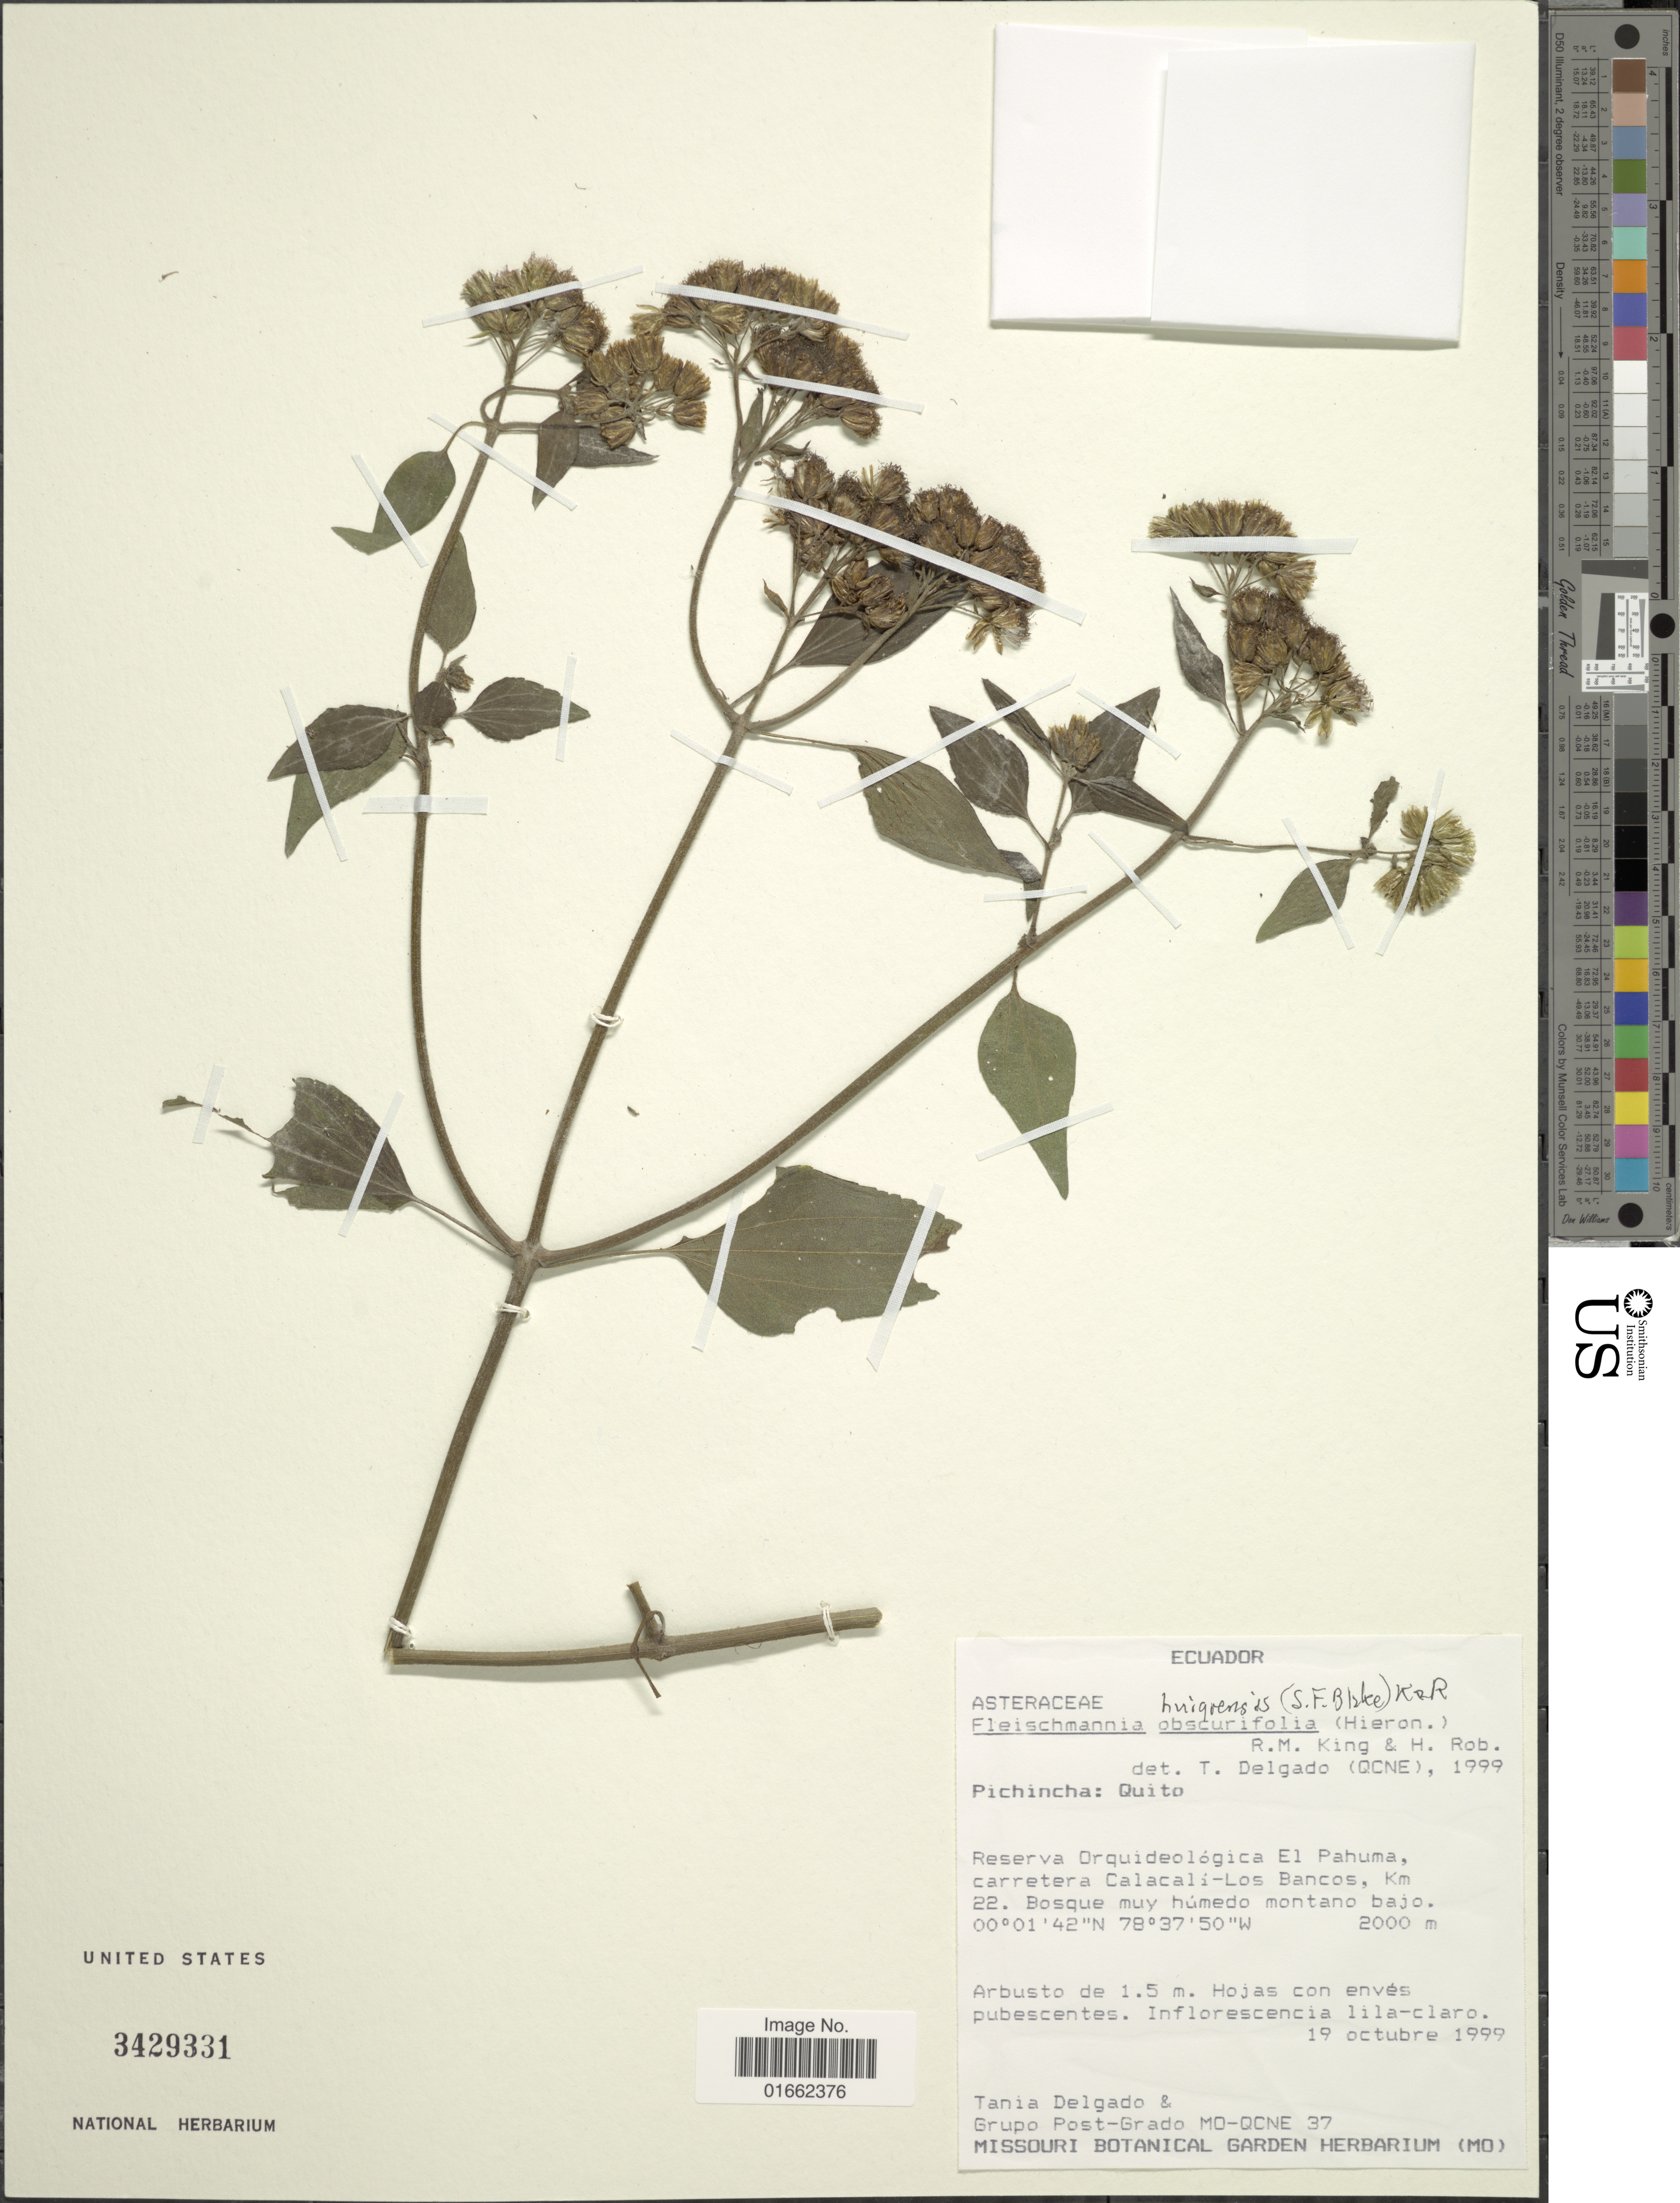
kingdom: Plantae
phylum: Tracheophyta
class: Magnoliopsida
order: Asterales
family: Asteraceae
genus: Fleischmannia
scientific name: Fleischmannia obscurifolia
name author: (Hieron.) R.M. King & H. Rob.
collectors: T. Delgado & Grupo Post-Grado MO-QCNE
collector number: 37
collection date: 1999-10-19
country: Ecuador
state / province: Pichincha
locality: Pichincha: Quito. Reserva Orquideológica El Pahuma, carretera Calacali-Los Bancos, Km 22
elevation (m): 2000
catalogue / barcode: US 3429331